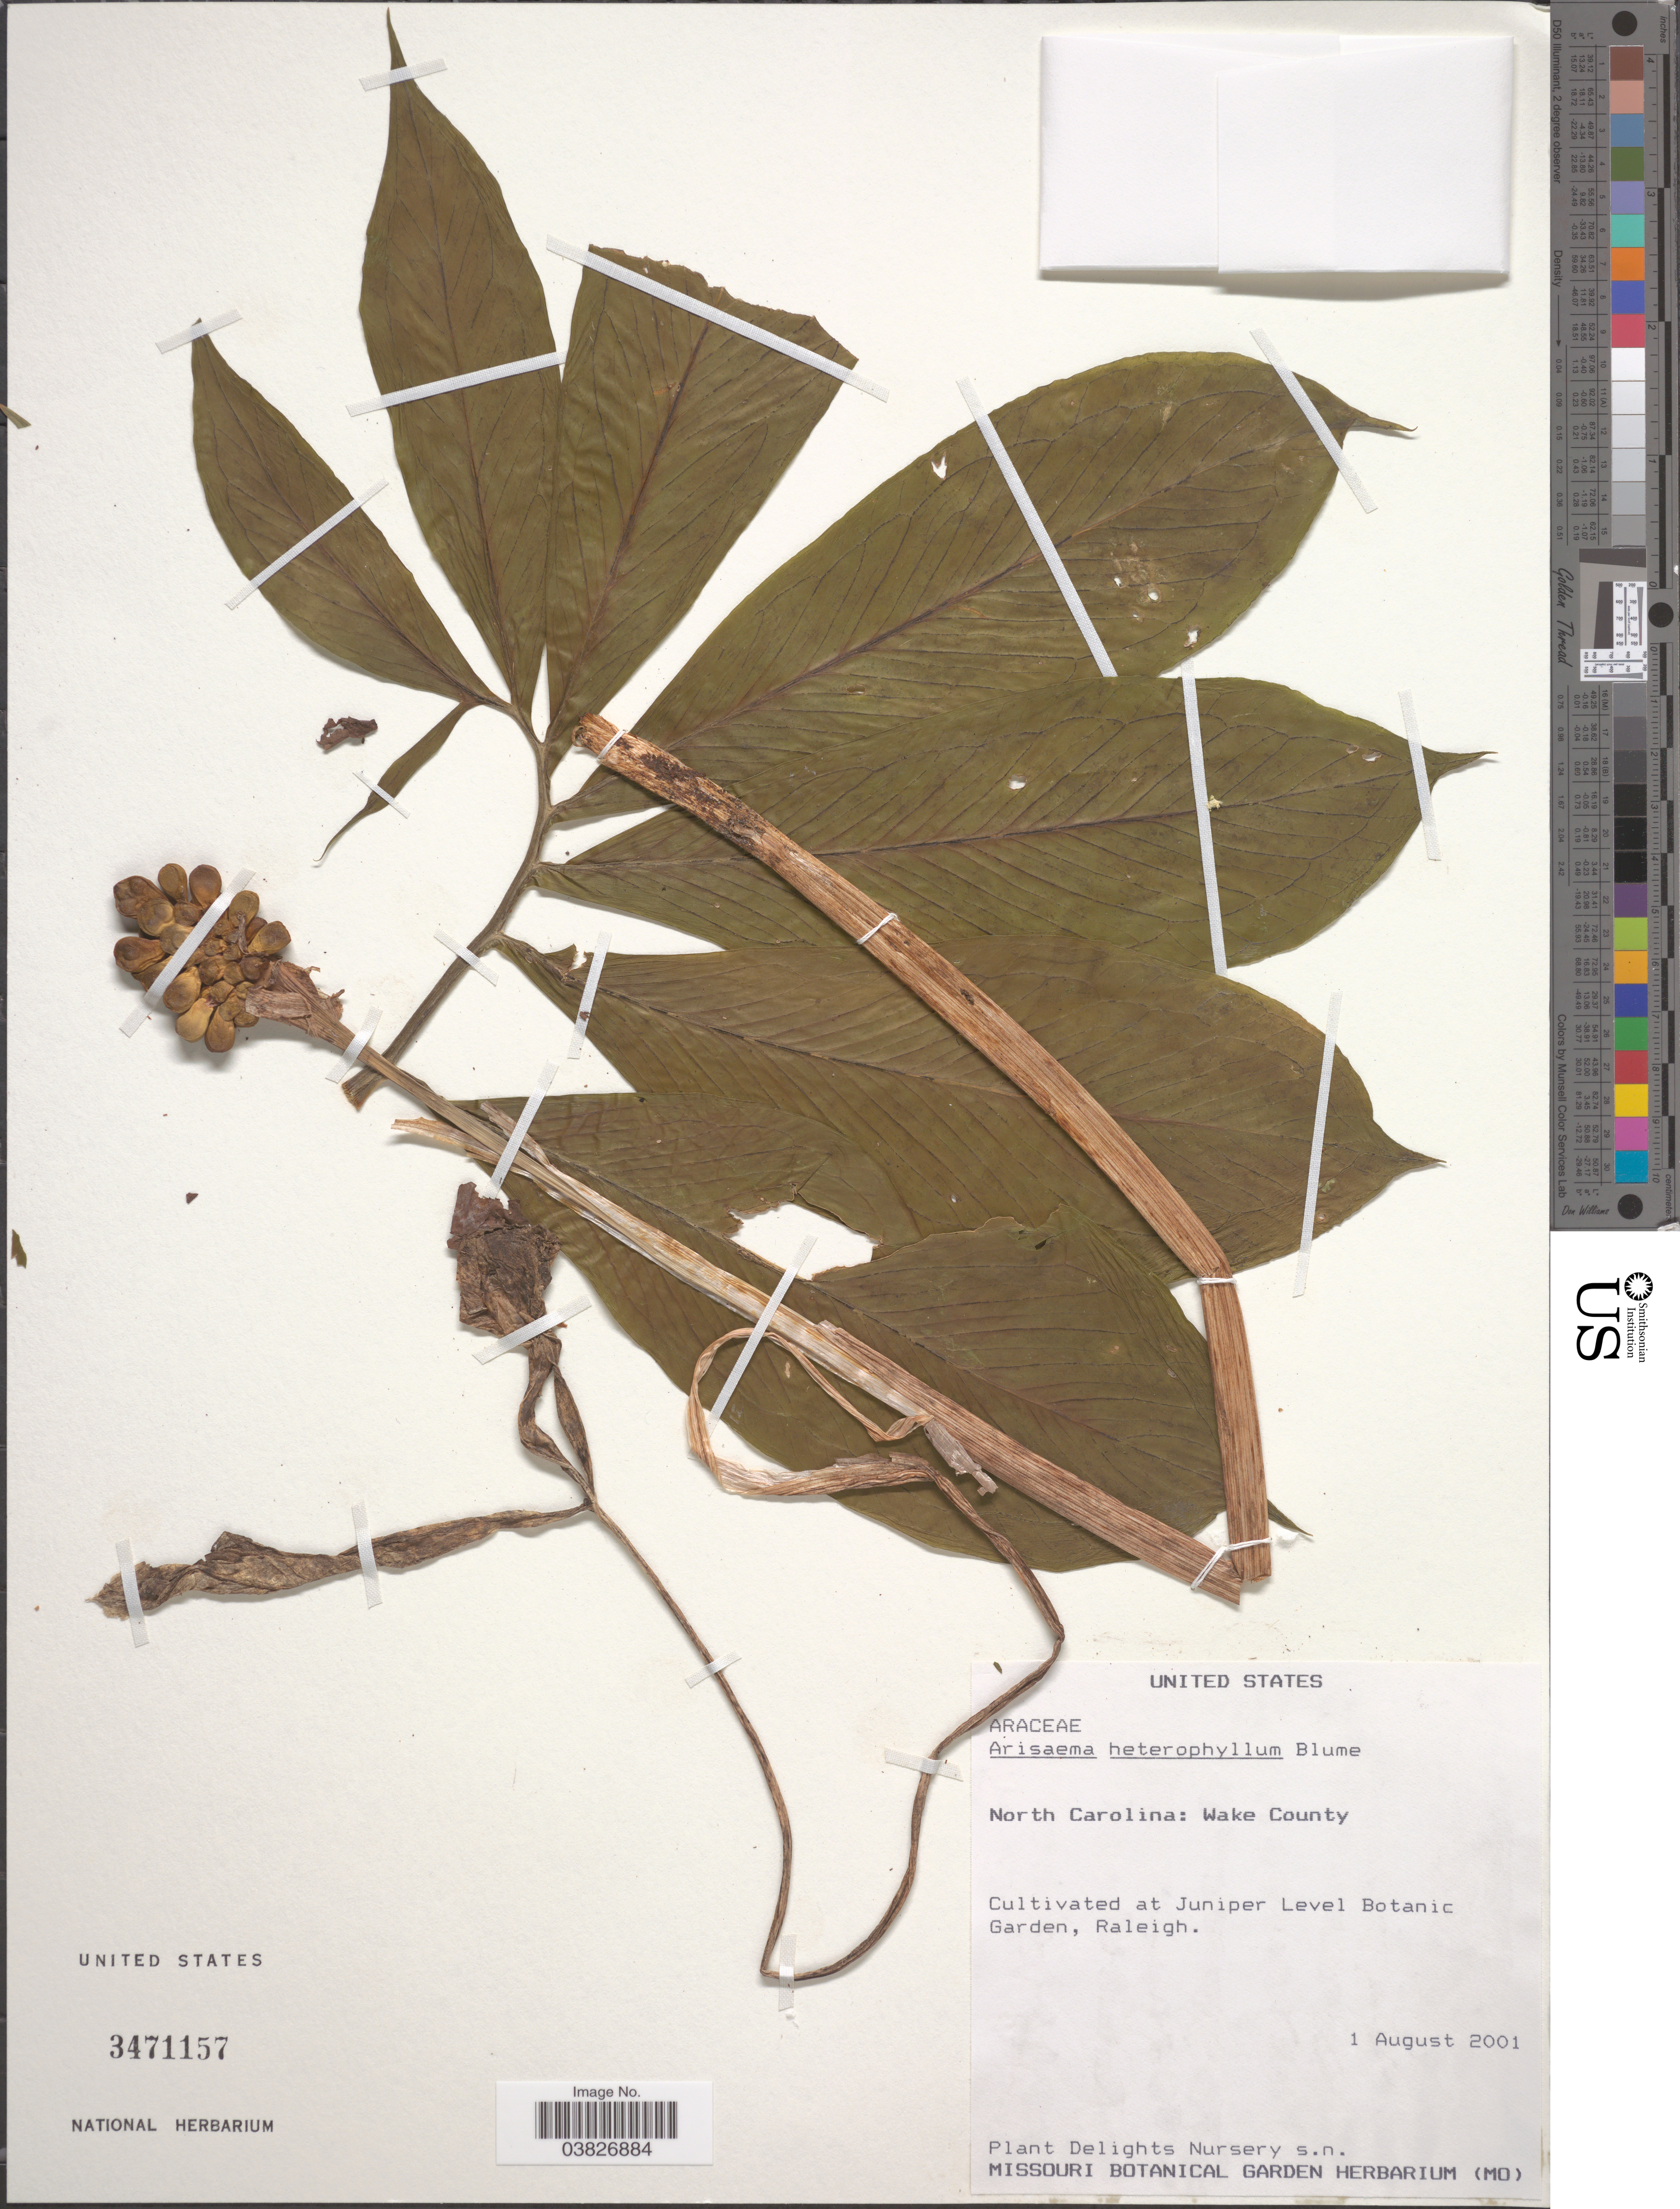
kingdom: Plantae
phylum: Tracheophyta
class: Liliopsida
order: Alismatales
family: Araceae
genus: Arisaema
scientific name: Arisaema heterophyllum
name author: Blume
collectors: Plant Delights Nursery, Raleigh, N.C.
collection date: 2001-08-01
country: United States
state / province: North Carolina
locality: Cultivated at Juniper Level Botanic Garden, Raleigh.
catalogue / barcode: US 3471157